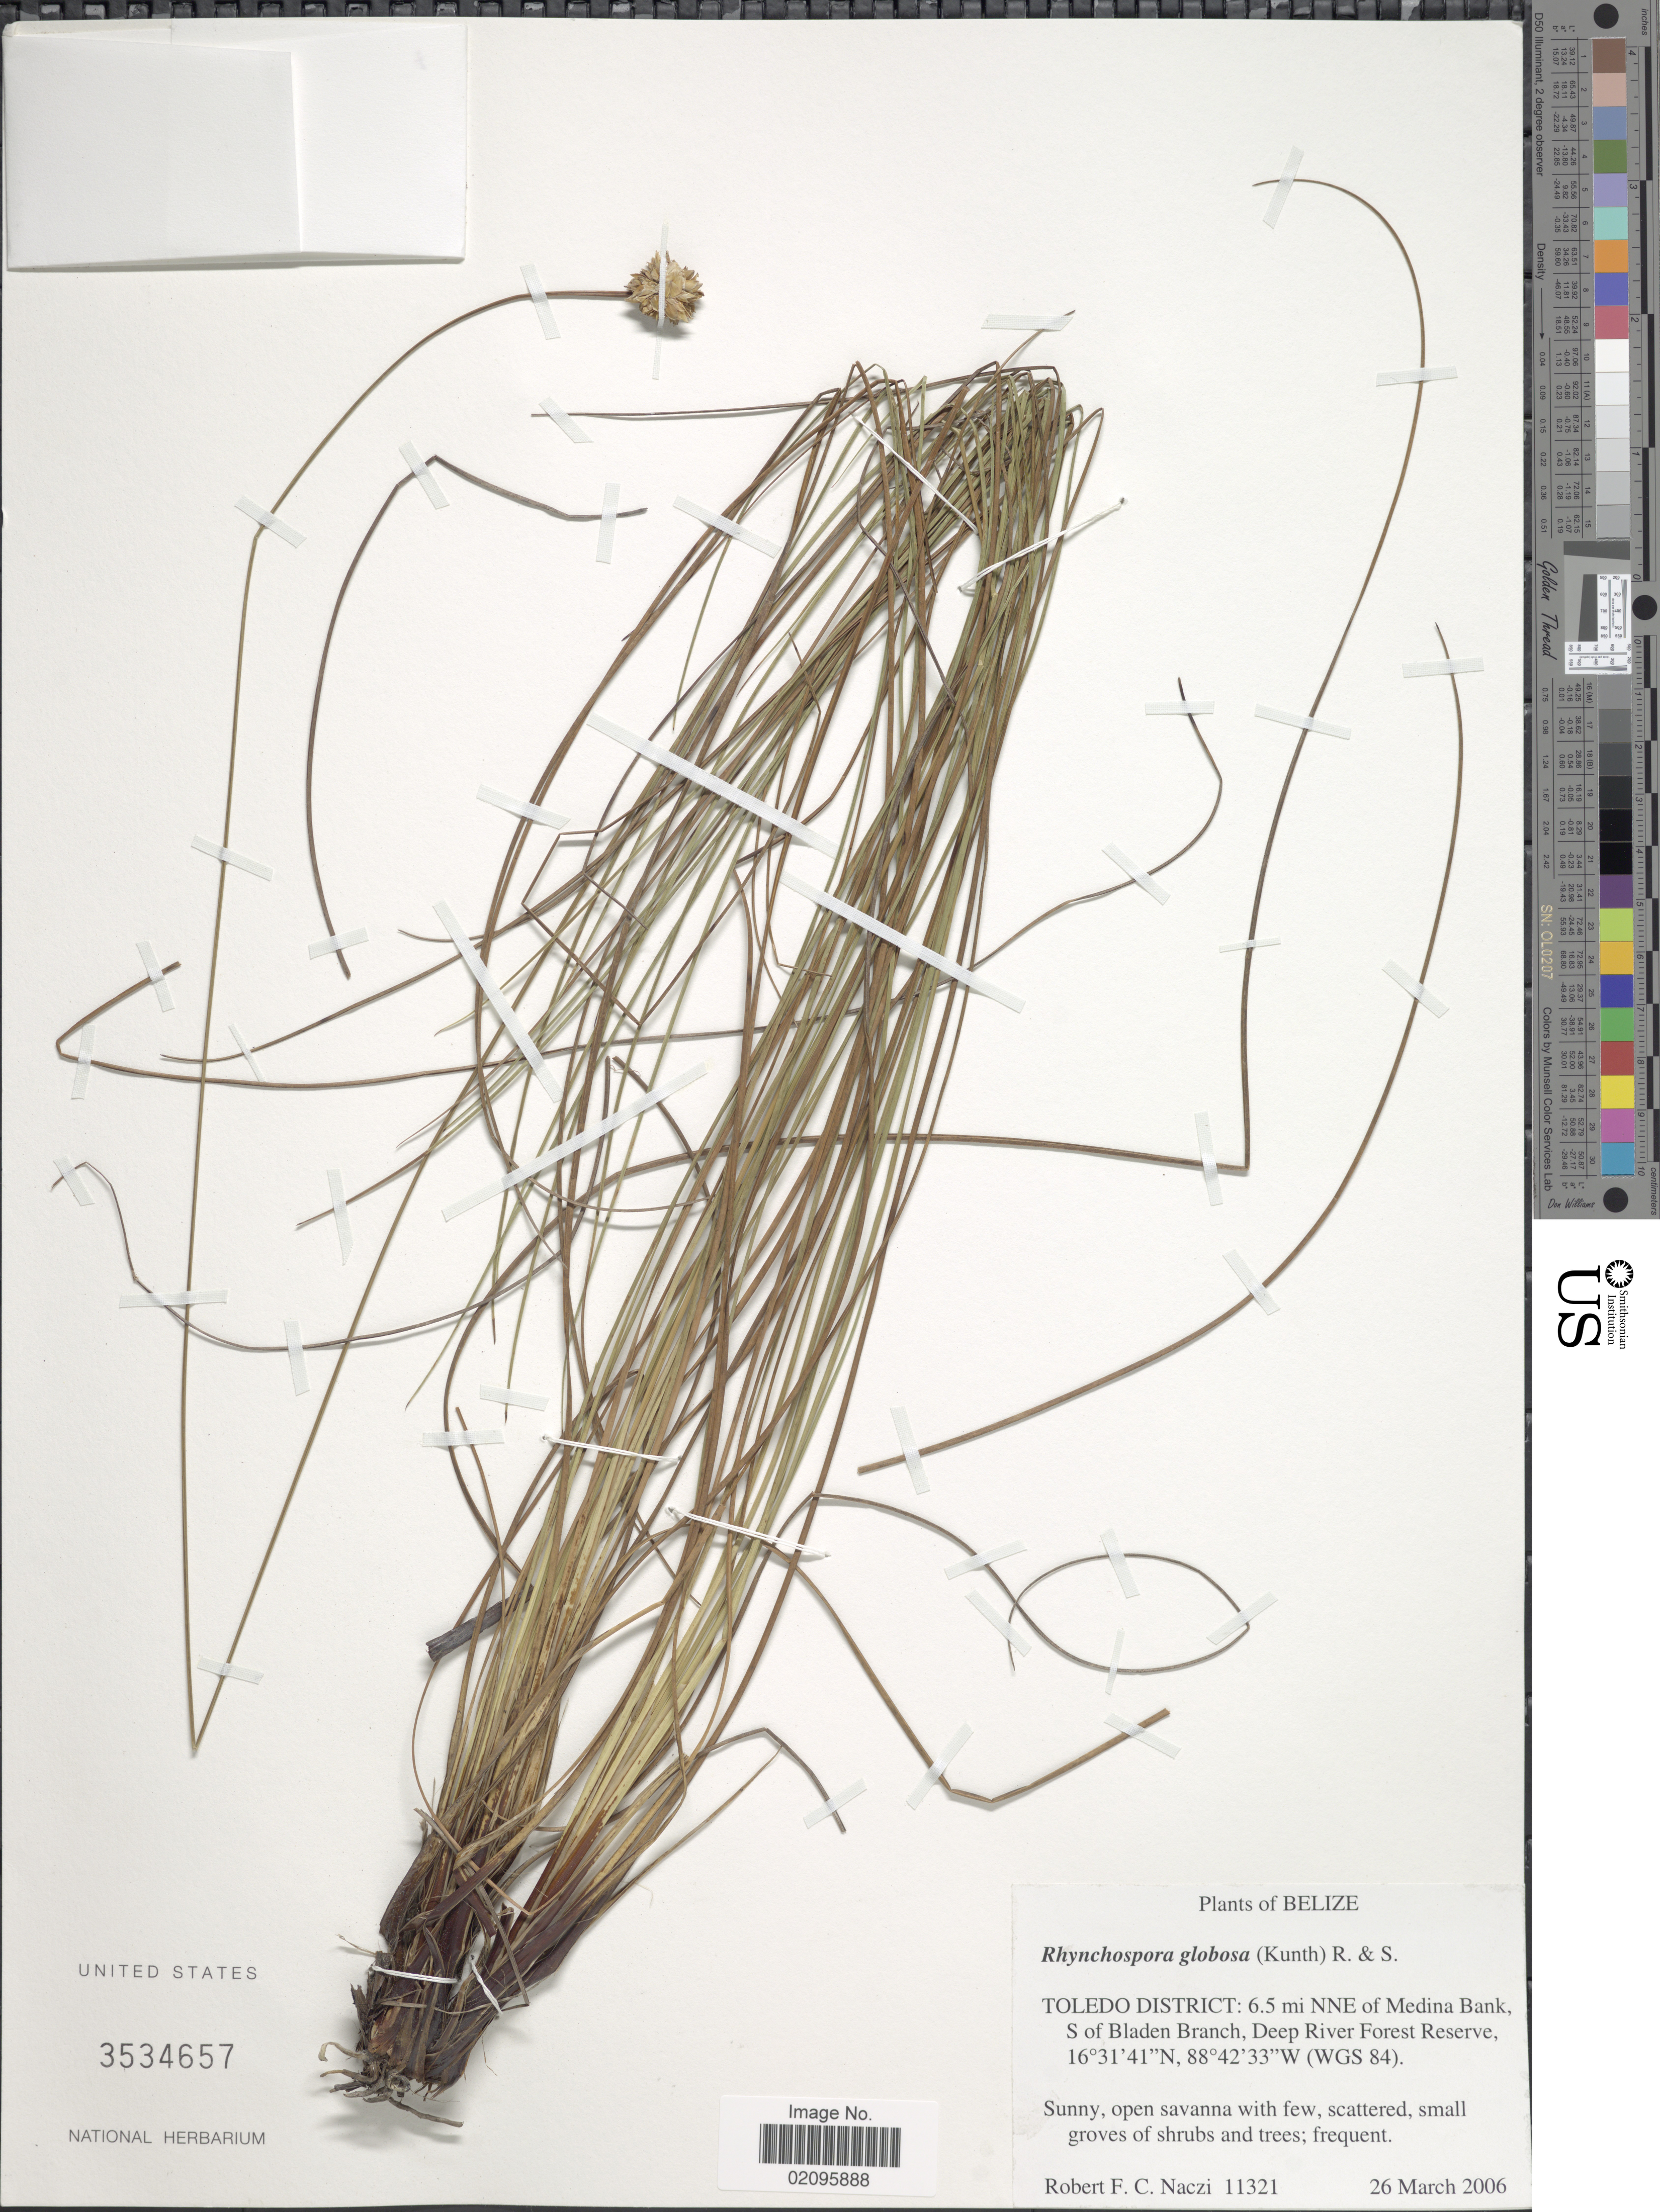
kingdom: Plantae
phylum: Tracheophyta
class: Liliopsida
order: Poales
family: Cyperaceae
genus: Rhynchospora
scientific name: Rhynchospora globosa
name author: (Kunth) Roem. & Schult.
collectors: R. F. C. Naczi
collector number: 11321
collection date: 2006-03-26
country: Belize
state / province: Toledo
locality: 6.5 mi NNE of Medina Bank, S of Bladen Branch, Deep River Forest Reserve (WGS 84).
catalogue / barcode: US 3534657